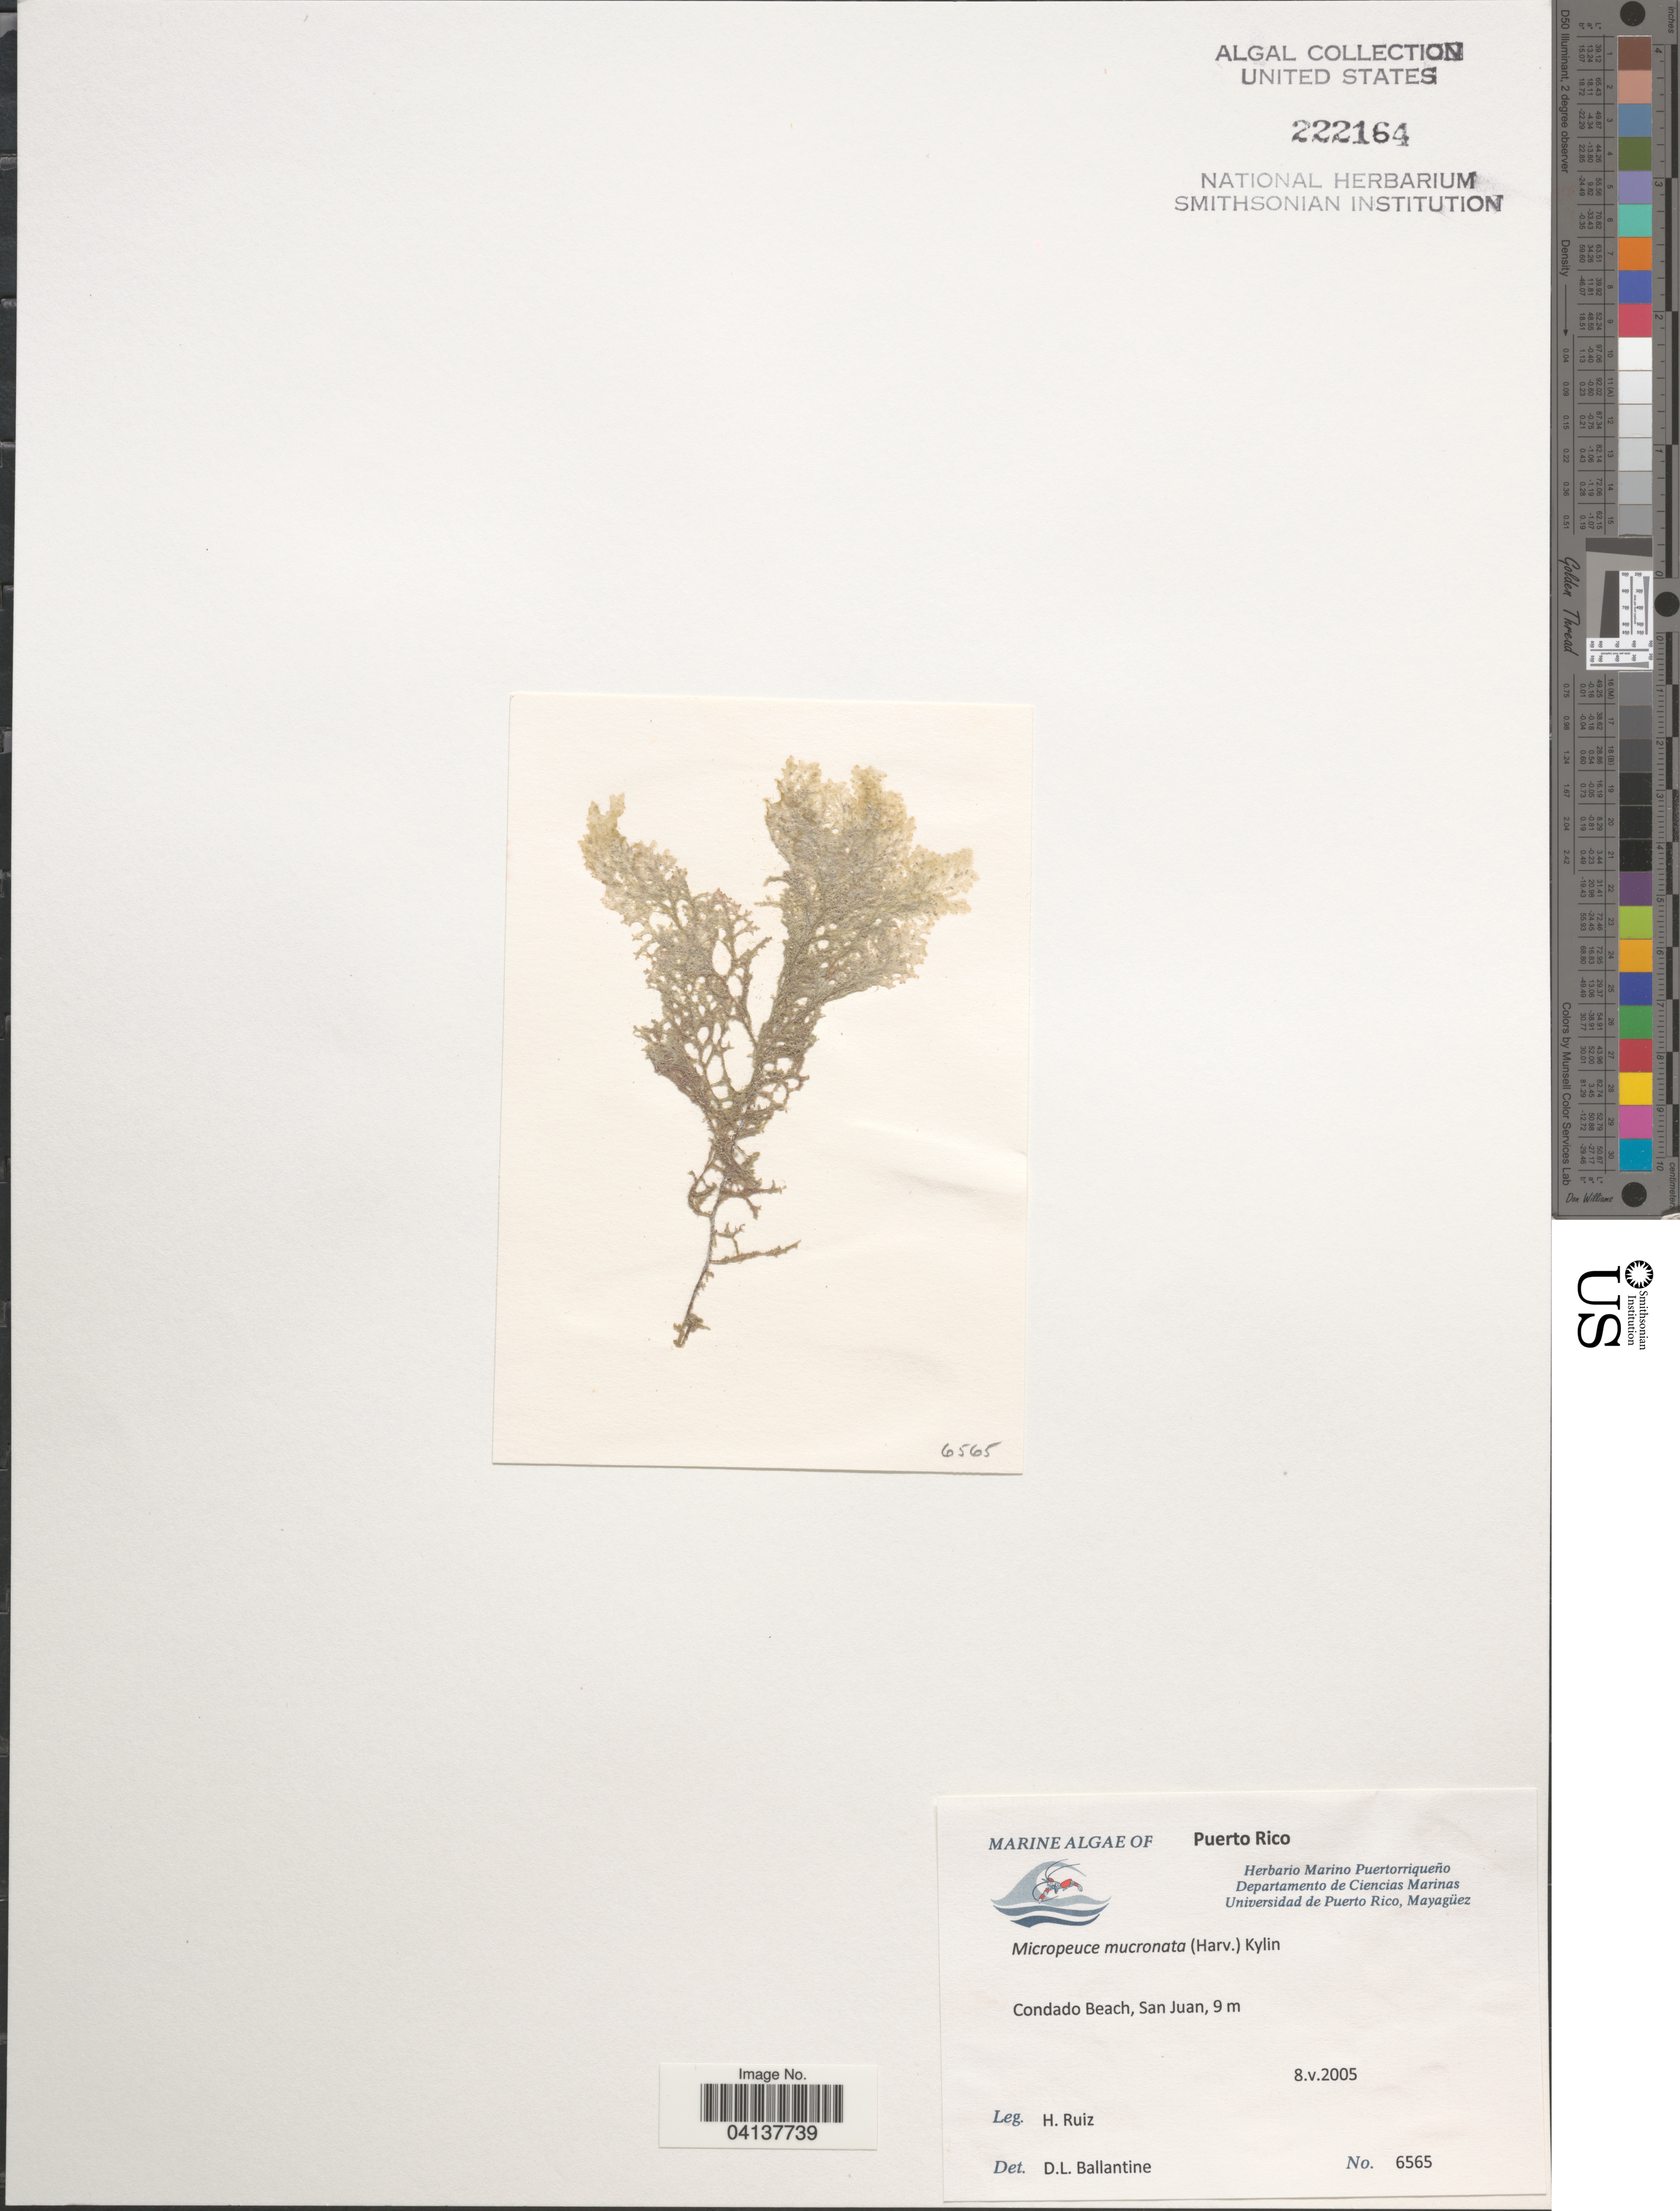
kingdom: Plantae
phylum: Rhodophyta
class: Florideophyceae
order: Ceramiales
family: Rhodomelaceae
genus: Heterodasya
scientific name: Heterodasya mucronata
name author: (Harv.) M.J. Wynne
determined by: Algae name updating Project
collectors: H. Ruiz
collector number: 6565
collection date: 2005-05-08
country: Puerto Rico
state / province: San Juan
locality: Condado Beach.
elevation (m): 9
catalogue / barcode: US 222164